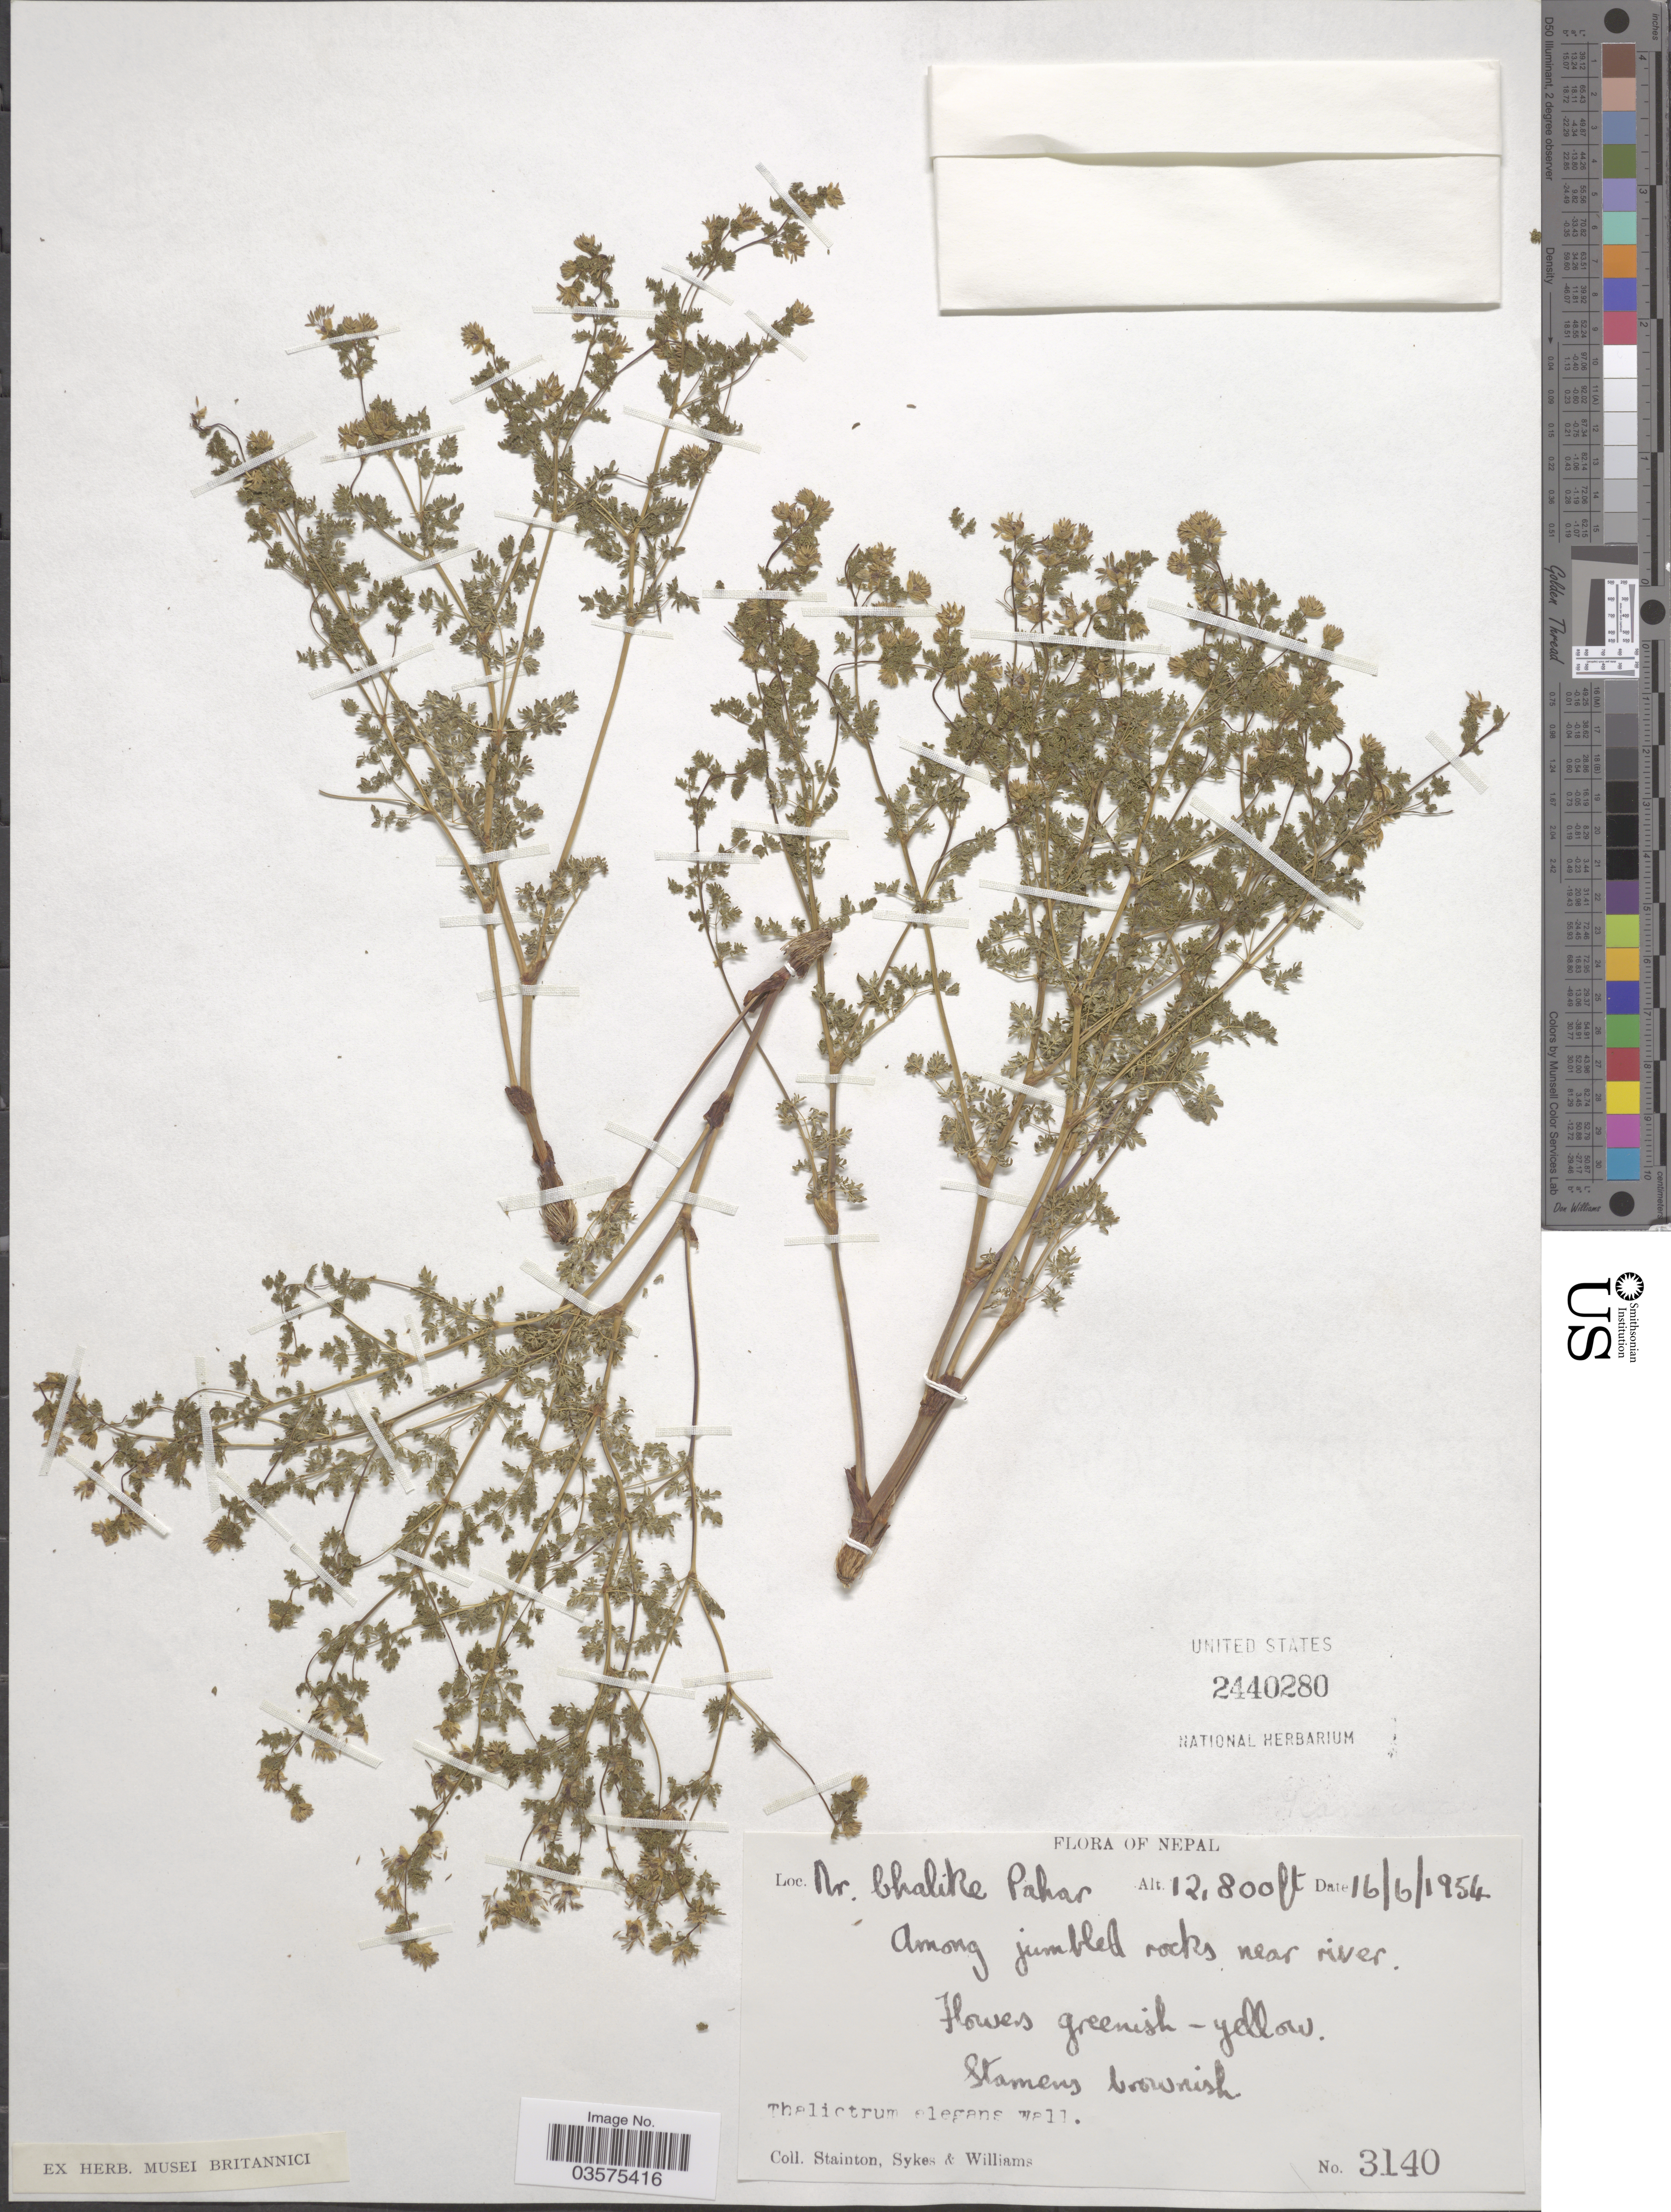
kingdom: Plantae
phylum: Tracheophyta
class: Magnoliopsida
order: Ranunculales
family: Ranunculaceae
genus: Thalictrum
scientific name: Thalictrum elegans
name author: Wall. ex Royle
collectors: -. Stainton, Sykes, -- & -- Williams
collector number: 3140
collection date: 1954-06-16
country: Nepal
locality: Nr. Chalike Pahar.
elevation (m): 3901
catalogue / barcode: US 2440280